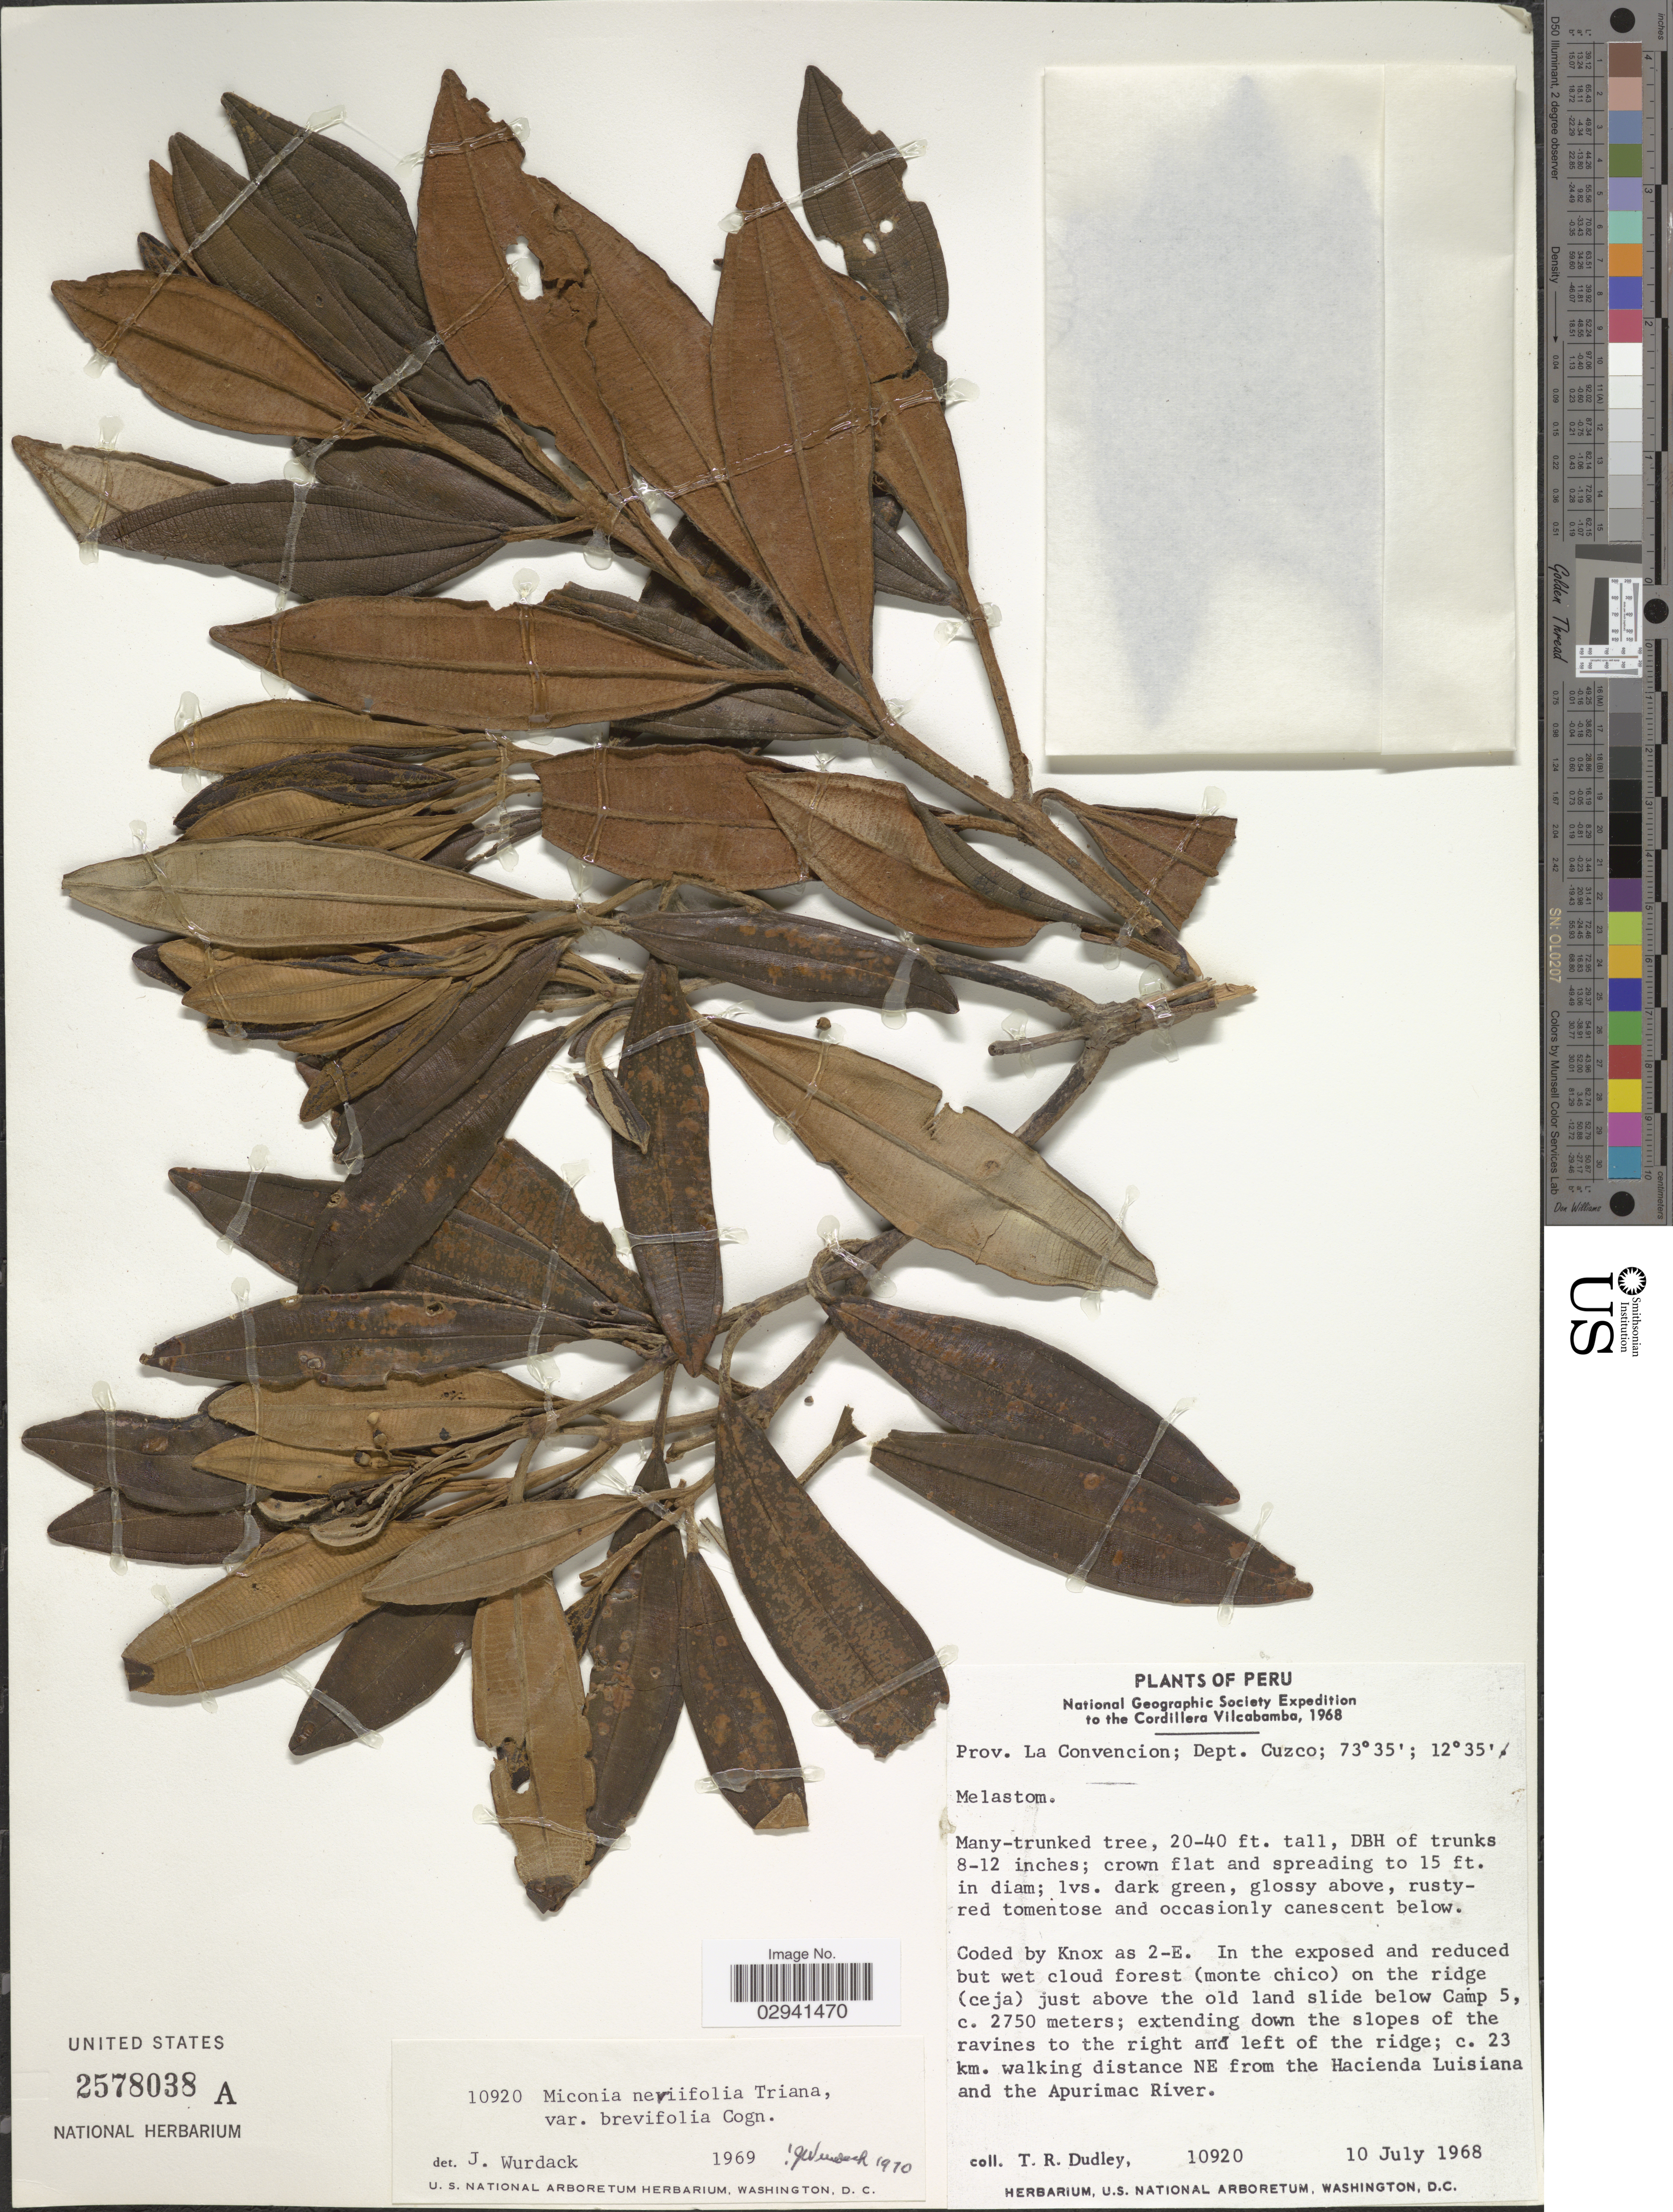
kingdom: Plantae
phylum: Tracheophyta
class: Magnoliopsida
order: Myrtales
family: Melastomataceae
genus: Miconia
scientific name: Miconia neriifolia var. brevifolia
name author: Cogn.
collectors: T. R. Dudley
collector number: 10920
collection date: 1968-07-10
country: Peru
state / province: Cusco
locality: Prov. La Convencion, Dept. Cuzco, In the exposed and reduced but wet cloud forest (monte chico) on the ridge (ceja) just above the old land slide below Camp 5, extending down the slopes of the ravines to the right and left of the ridge, c. 23 km. walking distance NE from the Hacienda Luisiana and the Apurimac River.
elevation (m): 2750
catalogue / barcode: US 2578038A